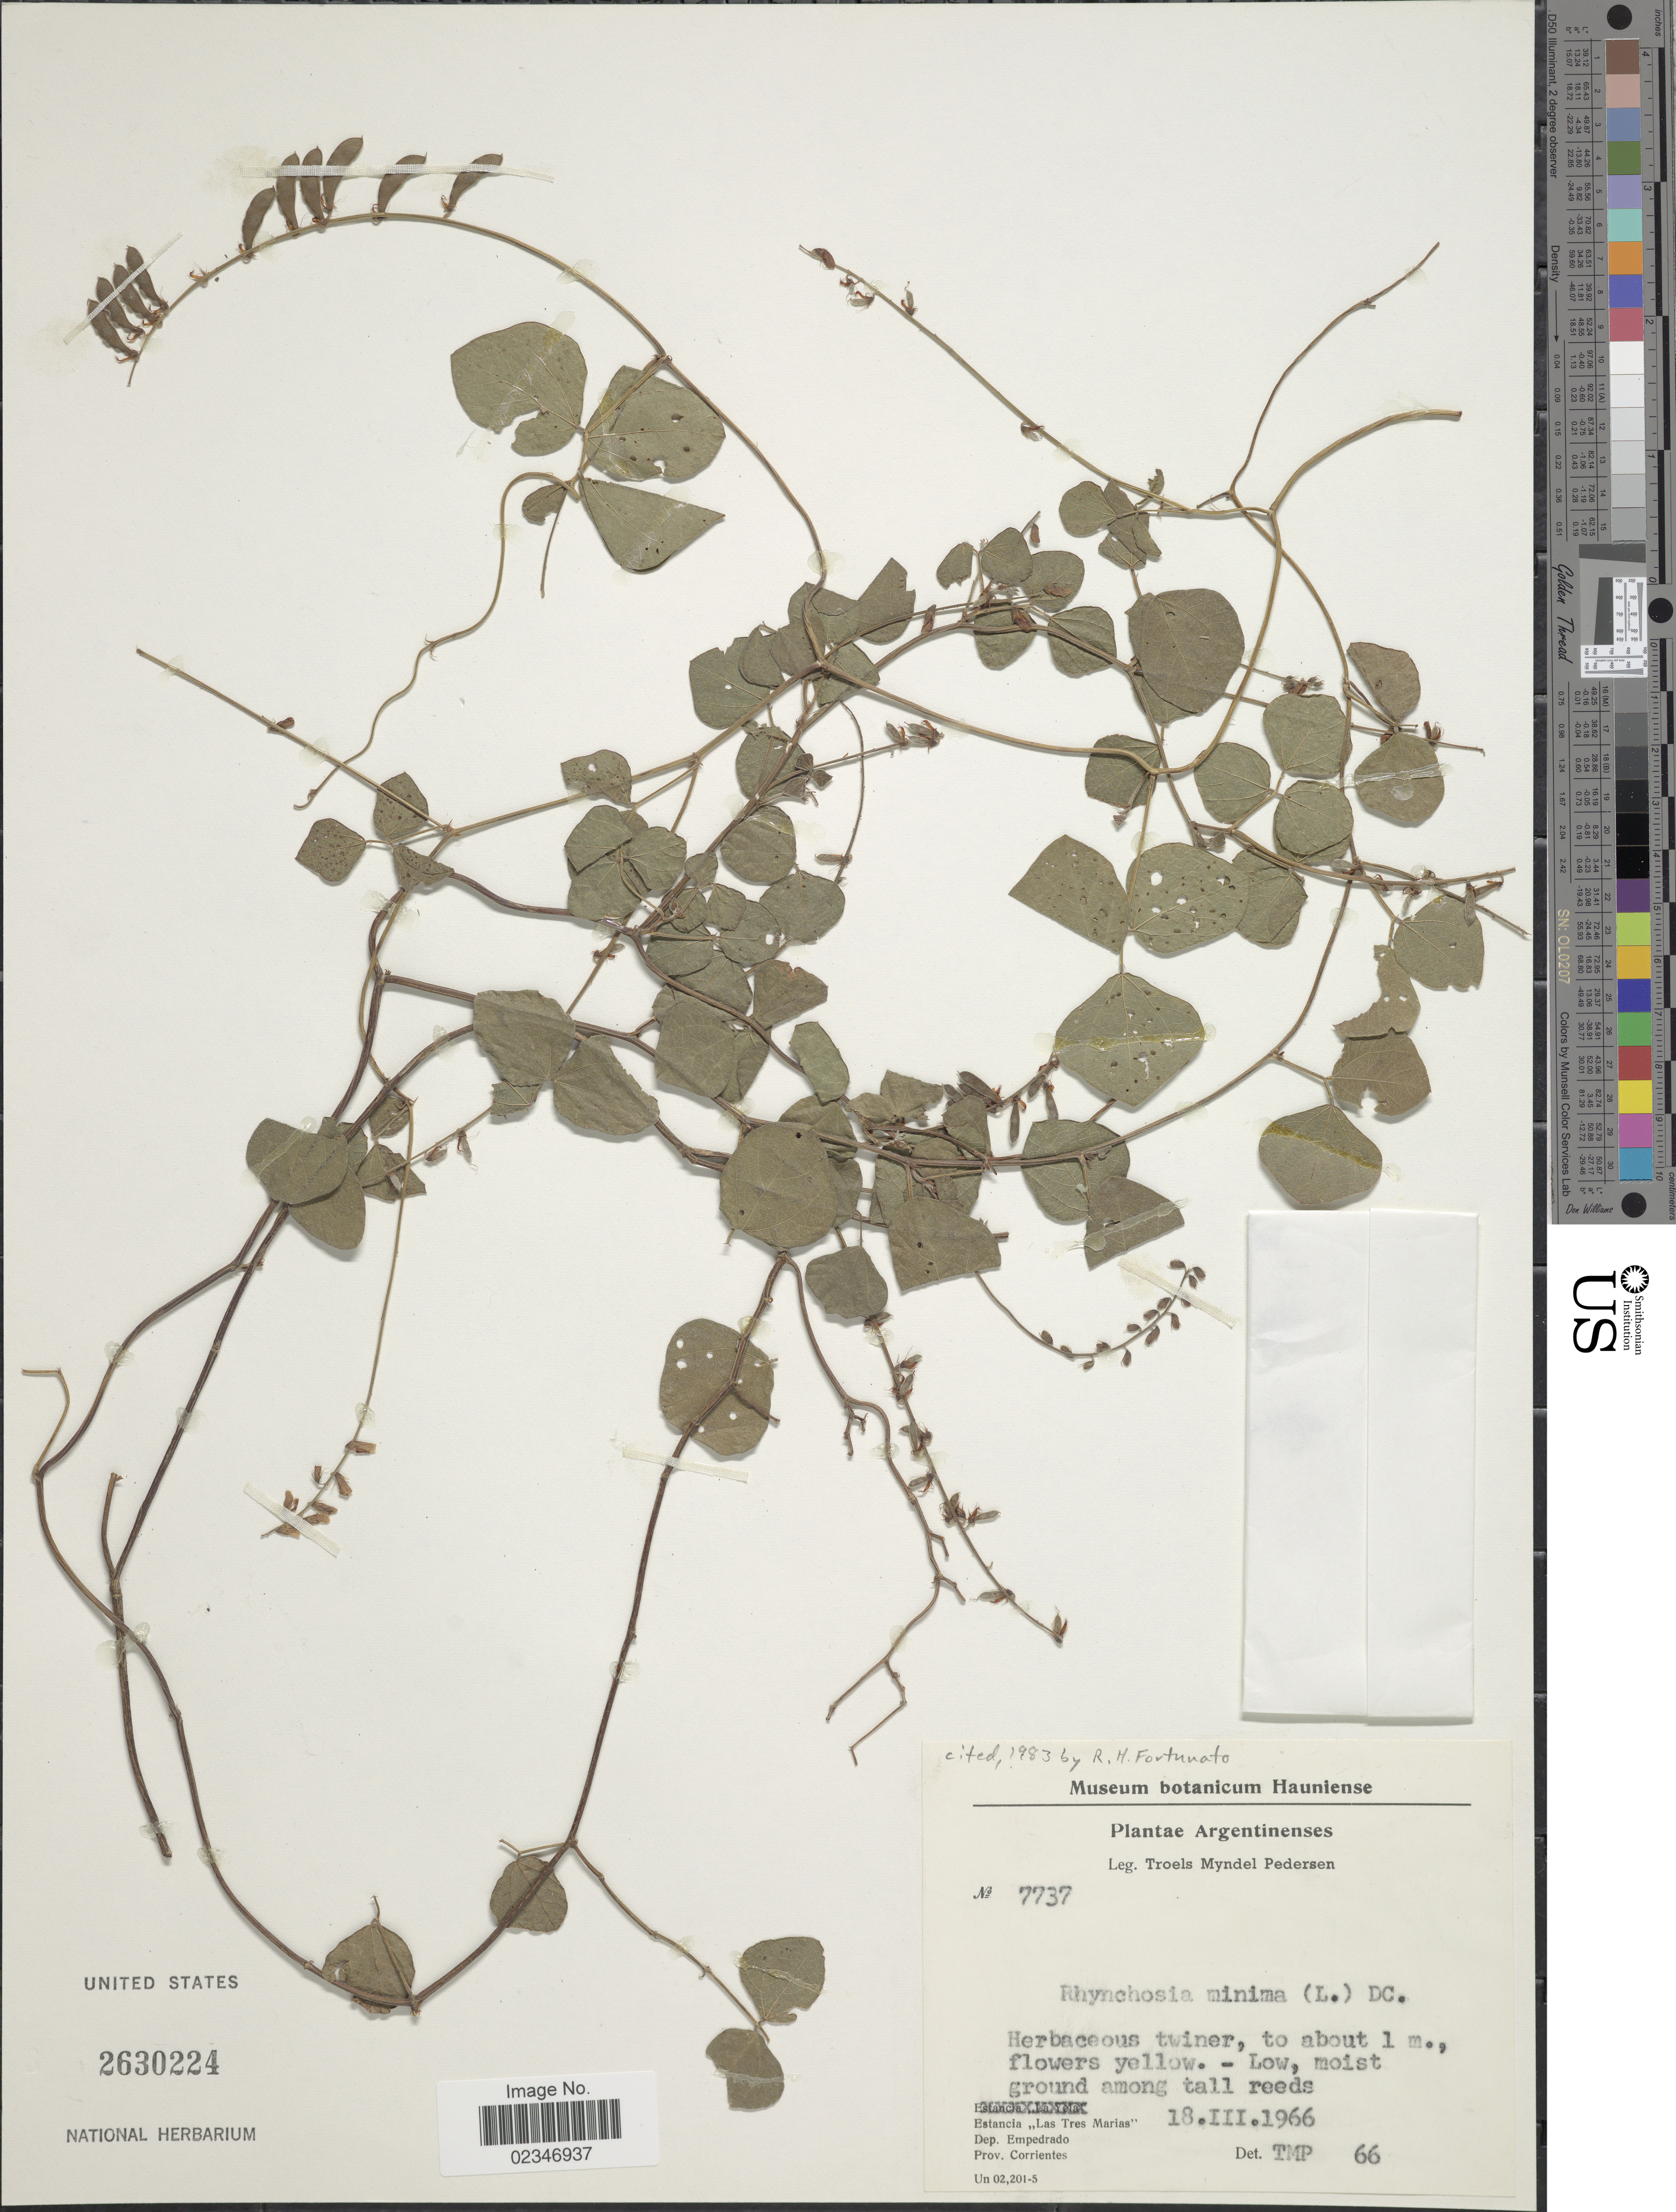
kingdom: Plantae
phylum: Tracheophyta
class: Magnoliopsida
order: Fabales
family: Fabaceae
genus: Rhynchosia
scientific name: Rhynchosia minima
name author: (L.) DC.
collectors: T. Pederson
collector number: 7737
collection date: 1966-03-18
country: Argentina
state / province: Corrientes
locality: Estancia Las Tres Marias, Dep. Empedrado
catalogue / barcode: US 2630224